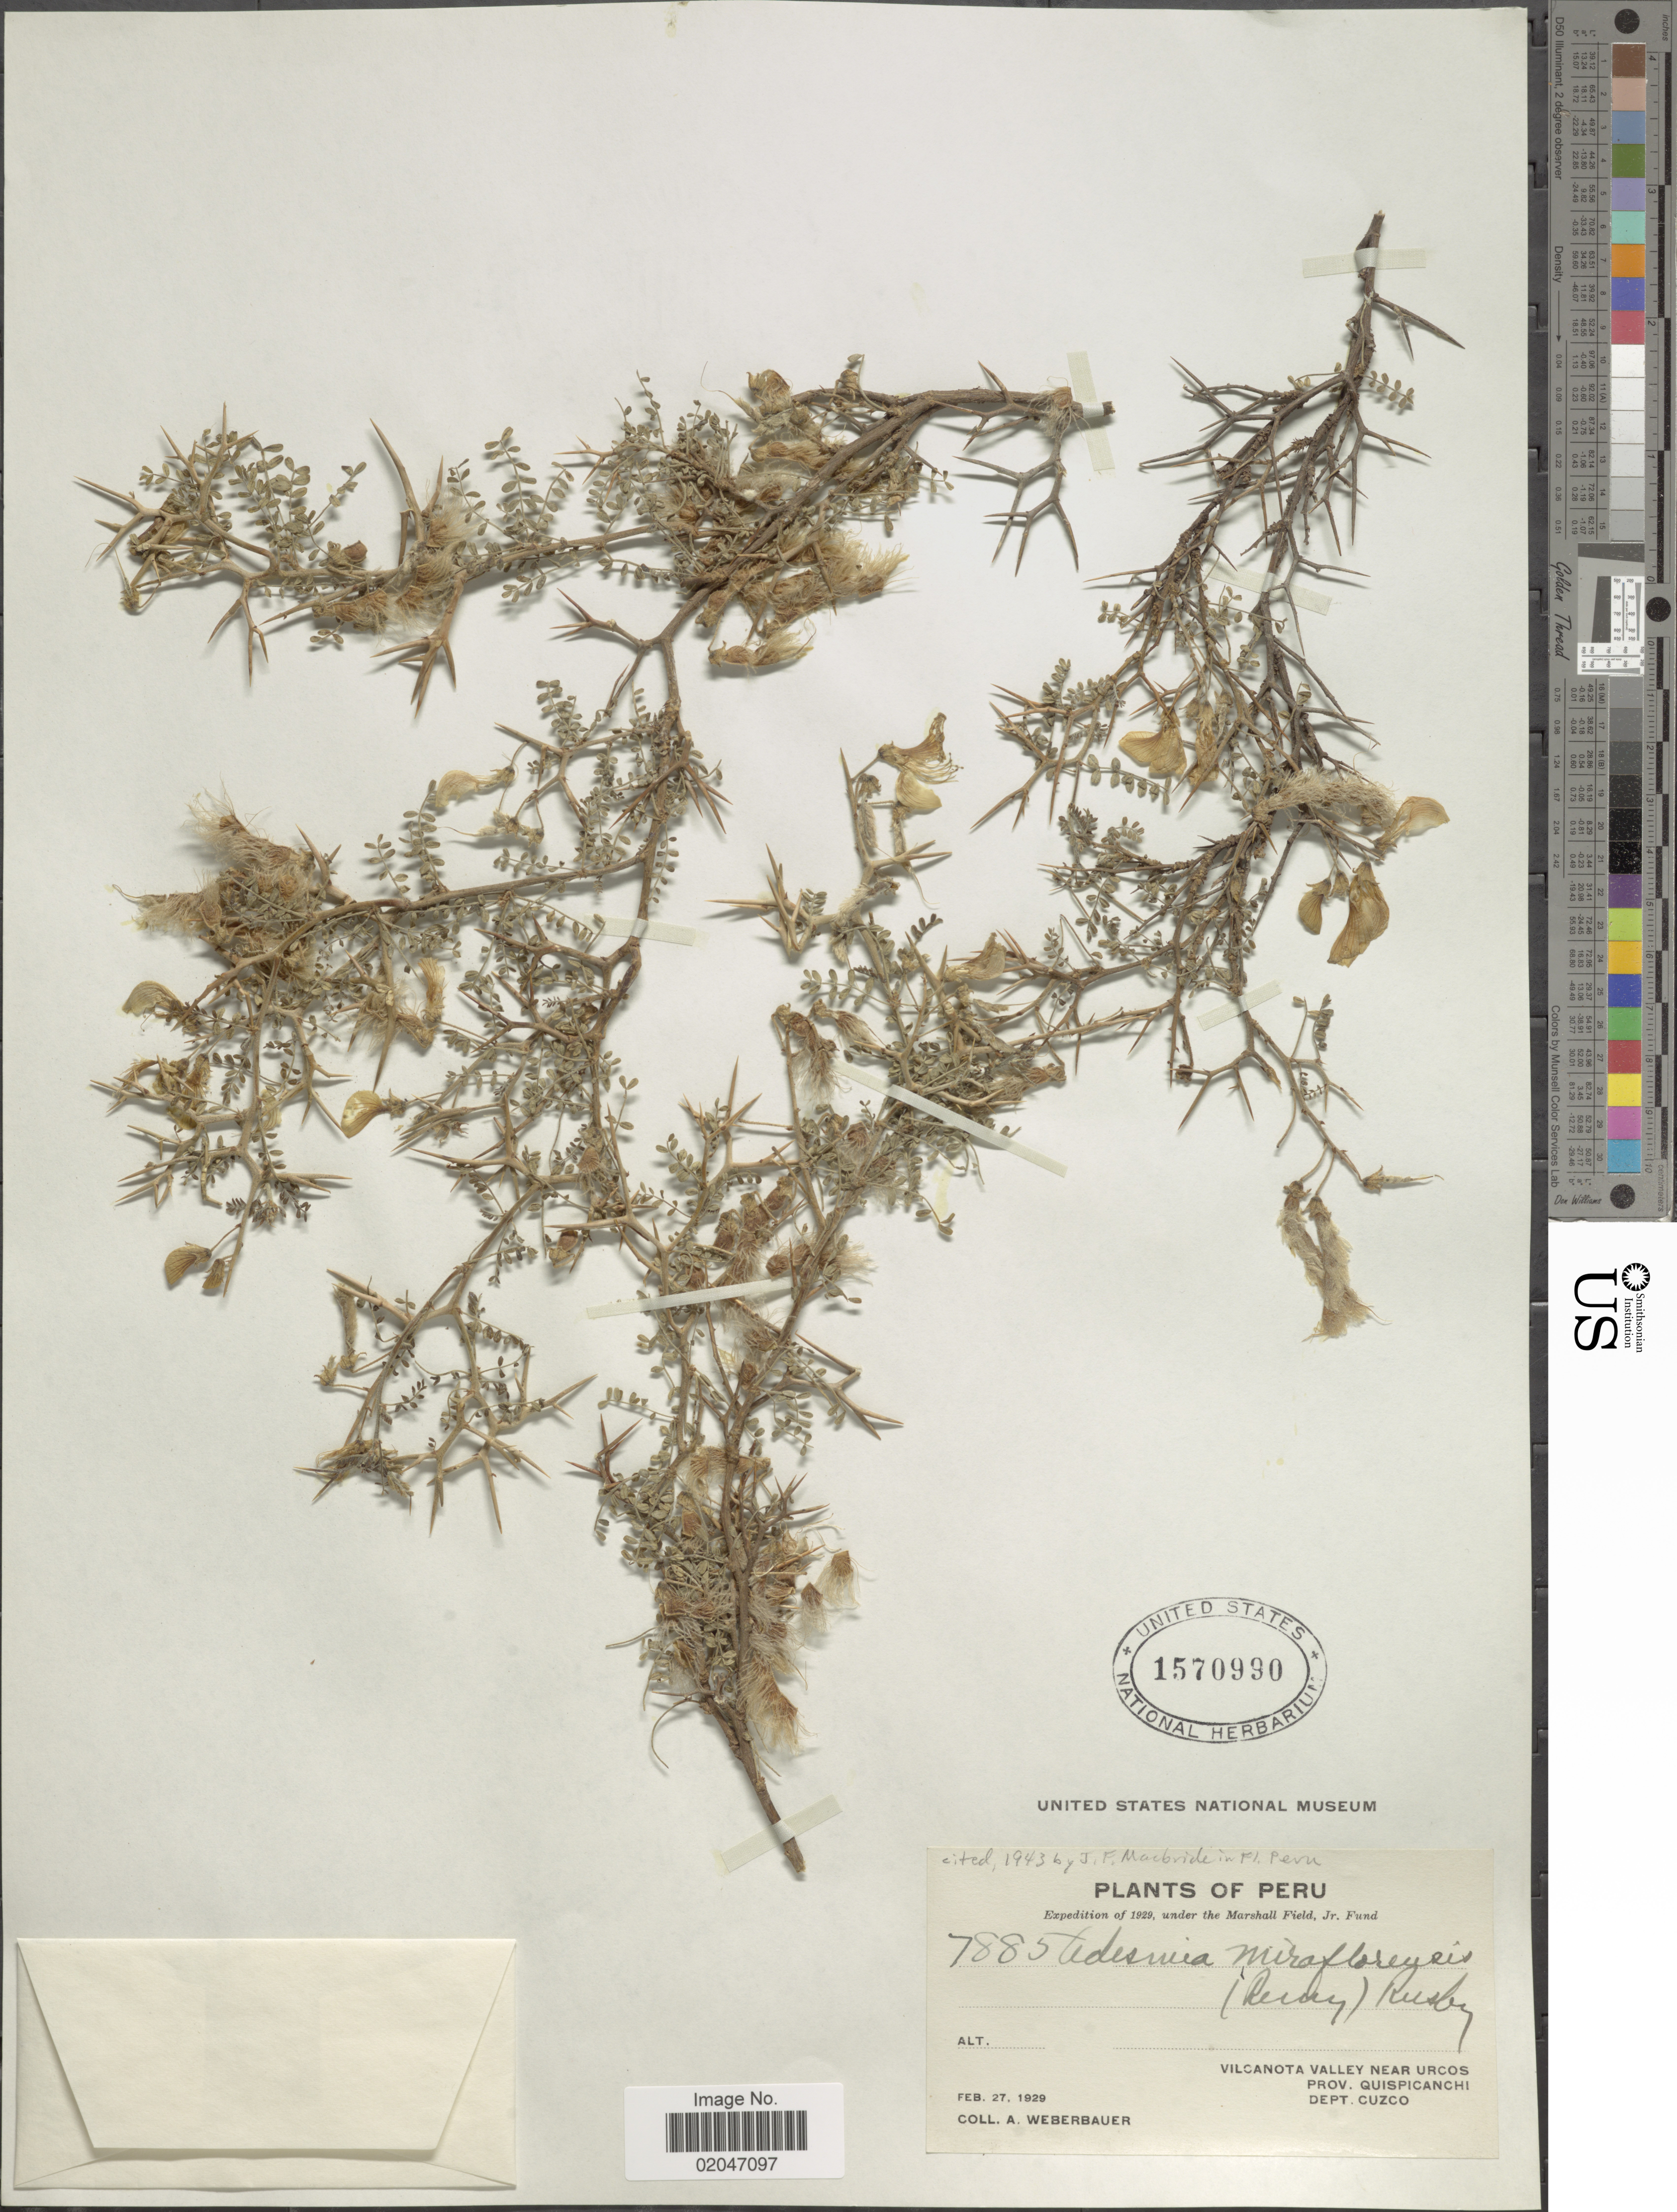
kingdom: Plantae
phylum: Tracheophyta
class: Magnoliopsida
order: Fabales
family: Fabaceae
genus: Adesmia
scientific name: Adesmia miraflorensis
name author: Remy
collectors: A. Weberbauer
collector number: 7885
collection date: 1929-02-27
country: Peru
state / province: Cusco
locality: Vilcanota valley near Urcos, Prov. Quispicanchi, Cuzco.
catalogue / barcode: US 1570990